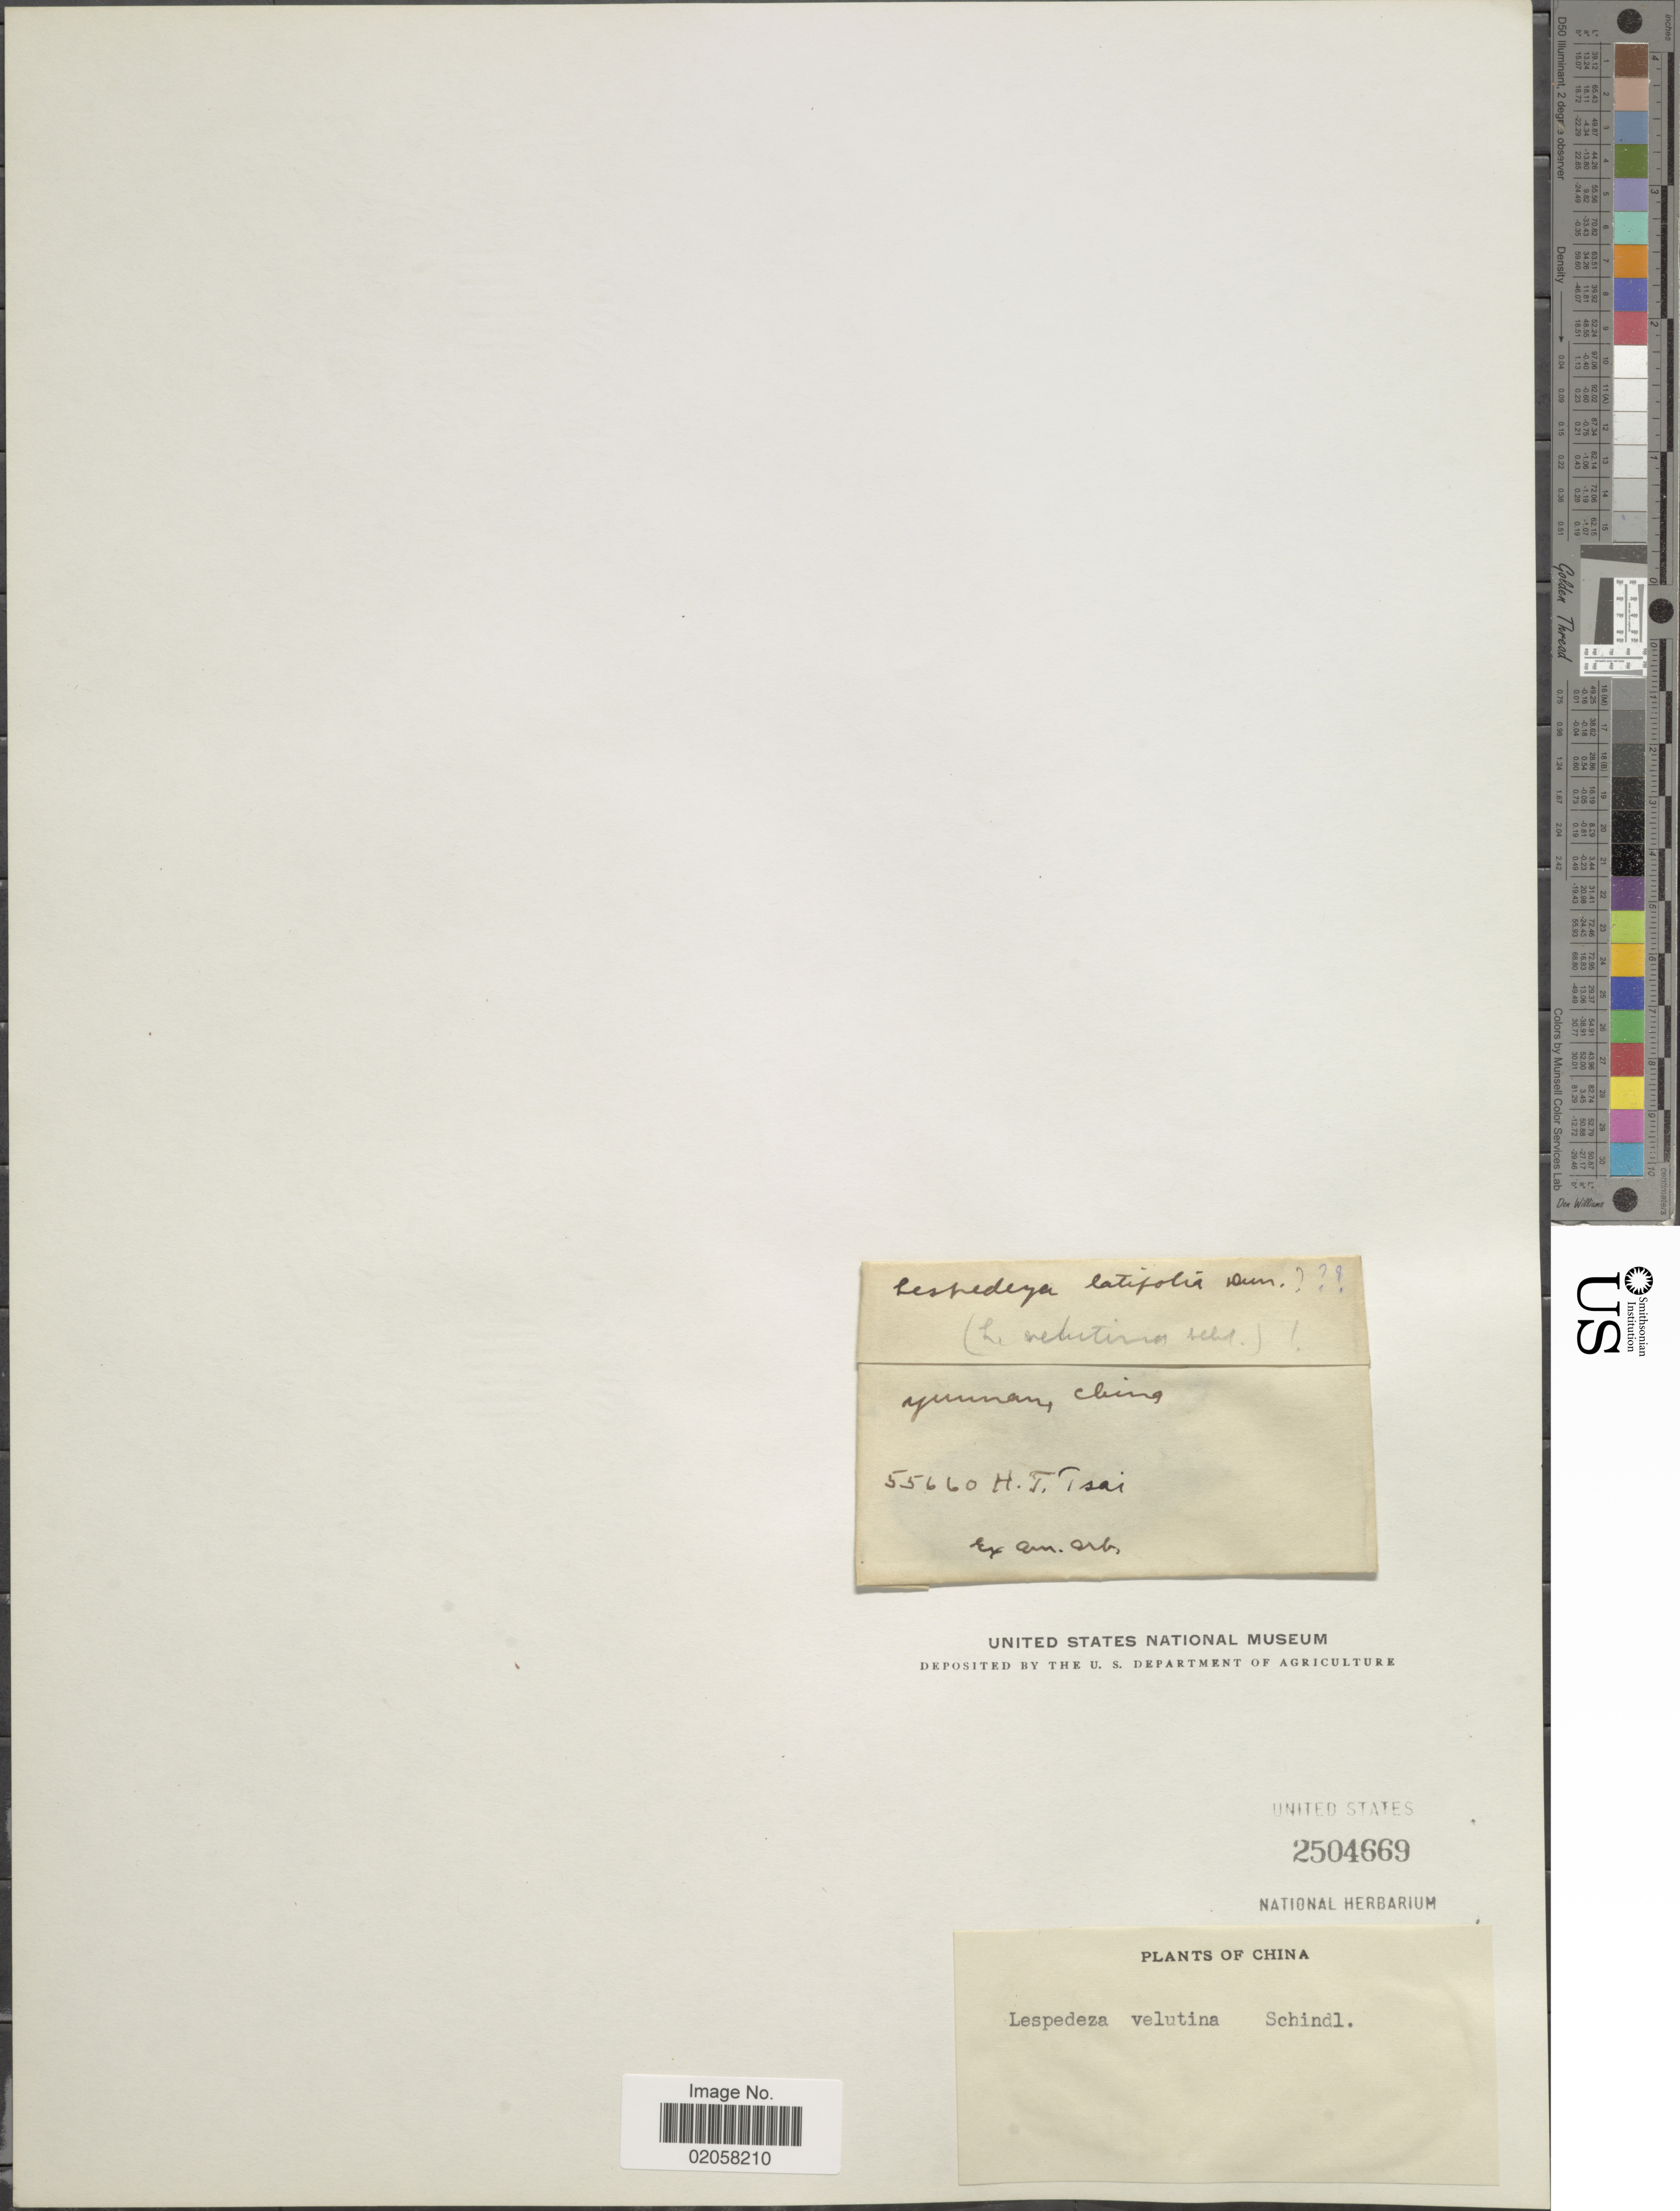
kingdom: Plantae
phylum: Tracheophyta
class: Magnoliopsida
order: Fabales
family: Fabaceae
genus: Campylotropis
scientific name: Campylotropis velutina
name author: (Dunn) Schindl.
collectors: H. Tsai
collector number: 55660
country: China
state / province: Yunnan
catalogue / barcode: US 2504669